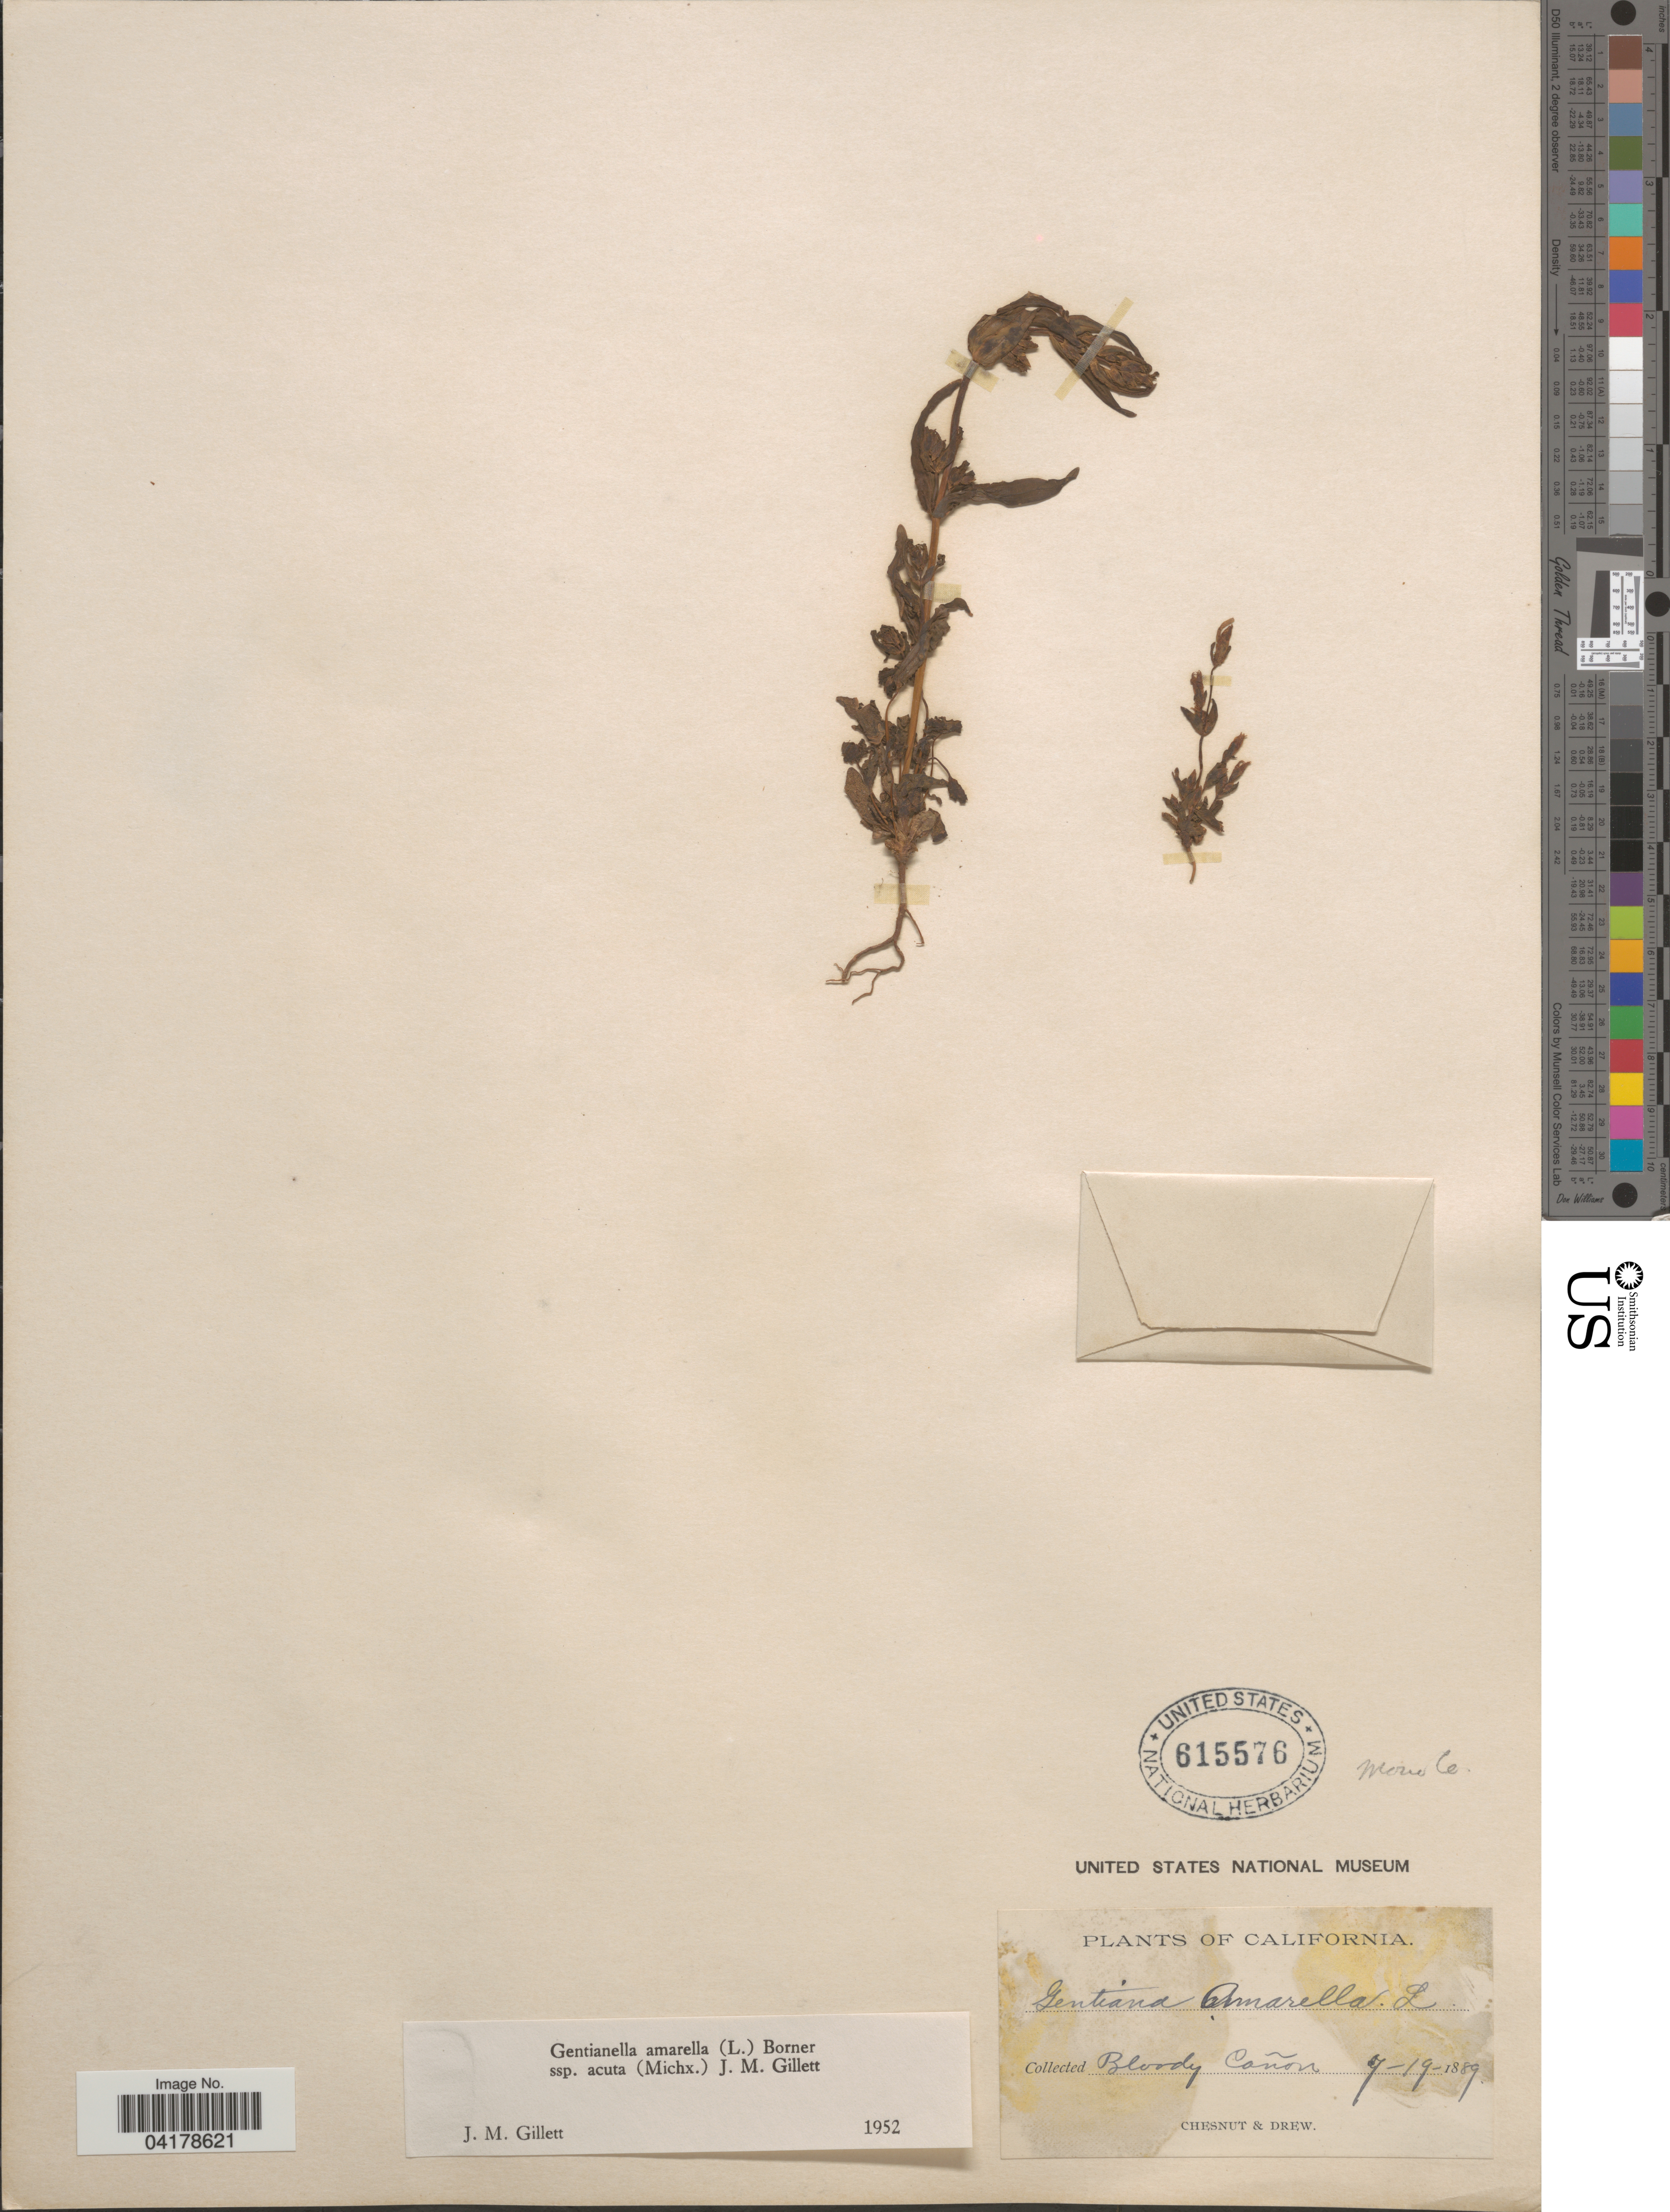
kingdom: Plantae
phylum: Tracheophyta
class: Magnoliopsida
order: Gentianales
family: Gentianaceae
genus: Gentianella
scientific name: Gentianella amarella subsp. acuta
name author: (Michx.) J.M. Gillett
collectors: Chestnut & Drew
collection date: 1889-07-19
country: United States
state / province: California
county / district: Mono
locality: Mono Co. Bloody Cañon.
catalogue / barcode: US 615576